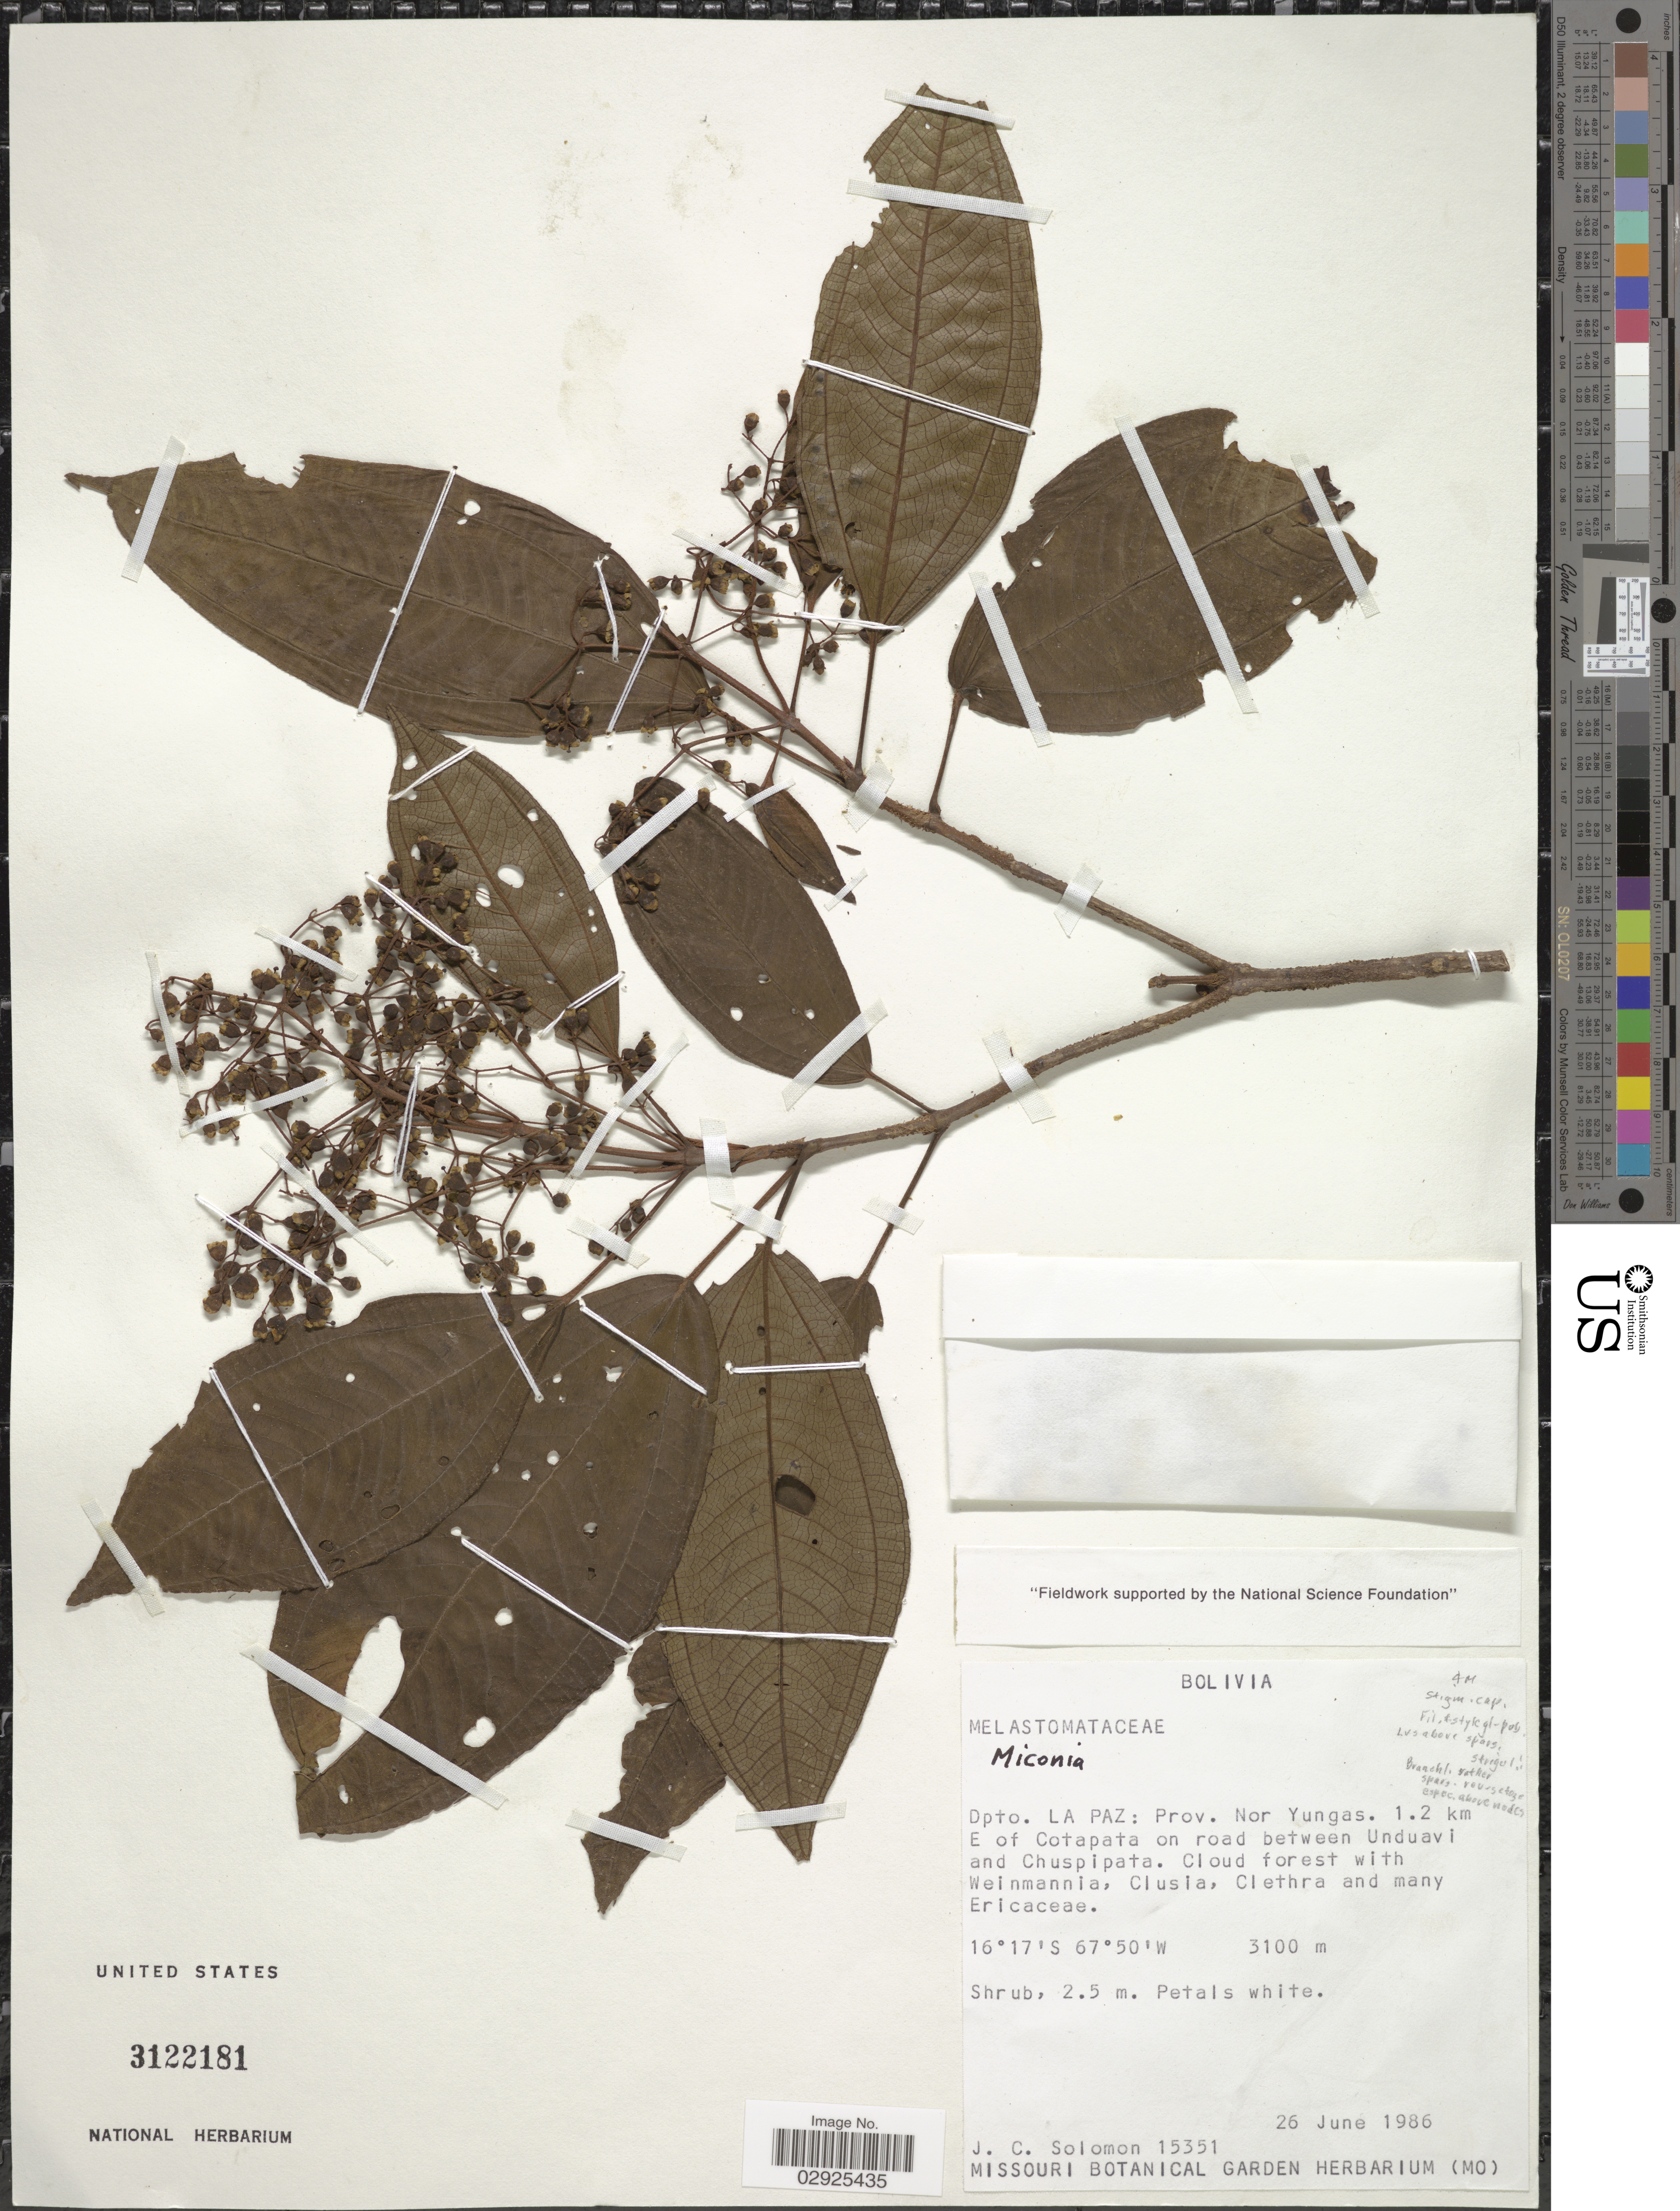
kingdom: Plantae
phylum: Tracheophyta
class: Magnoliopsida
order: Myrtales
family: Melastomataceae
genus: Miconia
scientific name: Miconia sp.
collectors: J. C. Solomon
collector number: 15351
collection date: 1986-06-26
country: Bolivia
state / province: La Paz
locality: Dpto. La Paz: Prov. Nor Yungas, 1.2 km E of Cotapata on road between Unduavi and Chuspipata.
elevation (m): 3100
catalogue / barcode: US 3122181